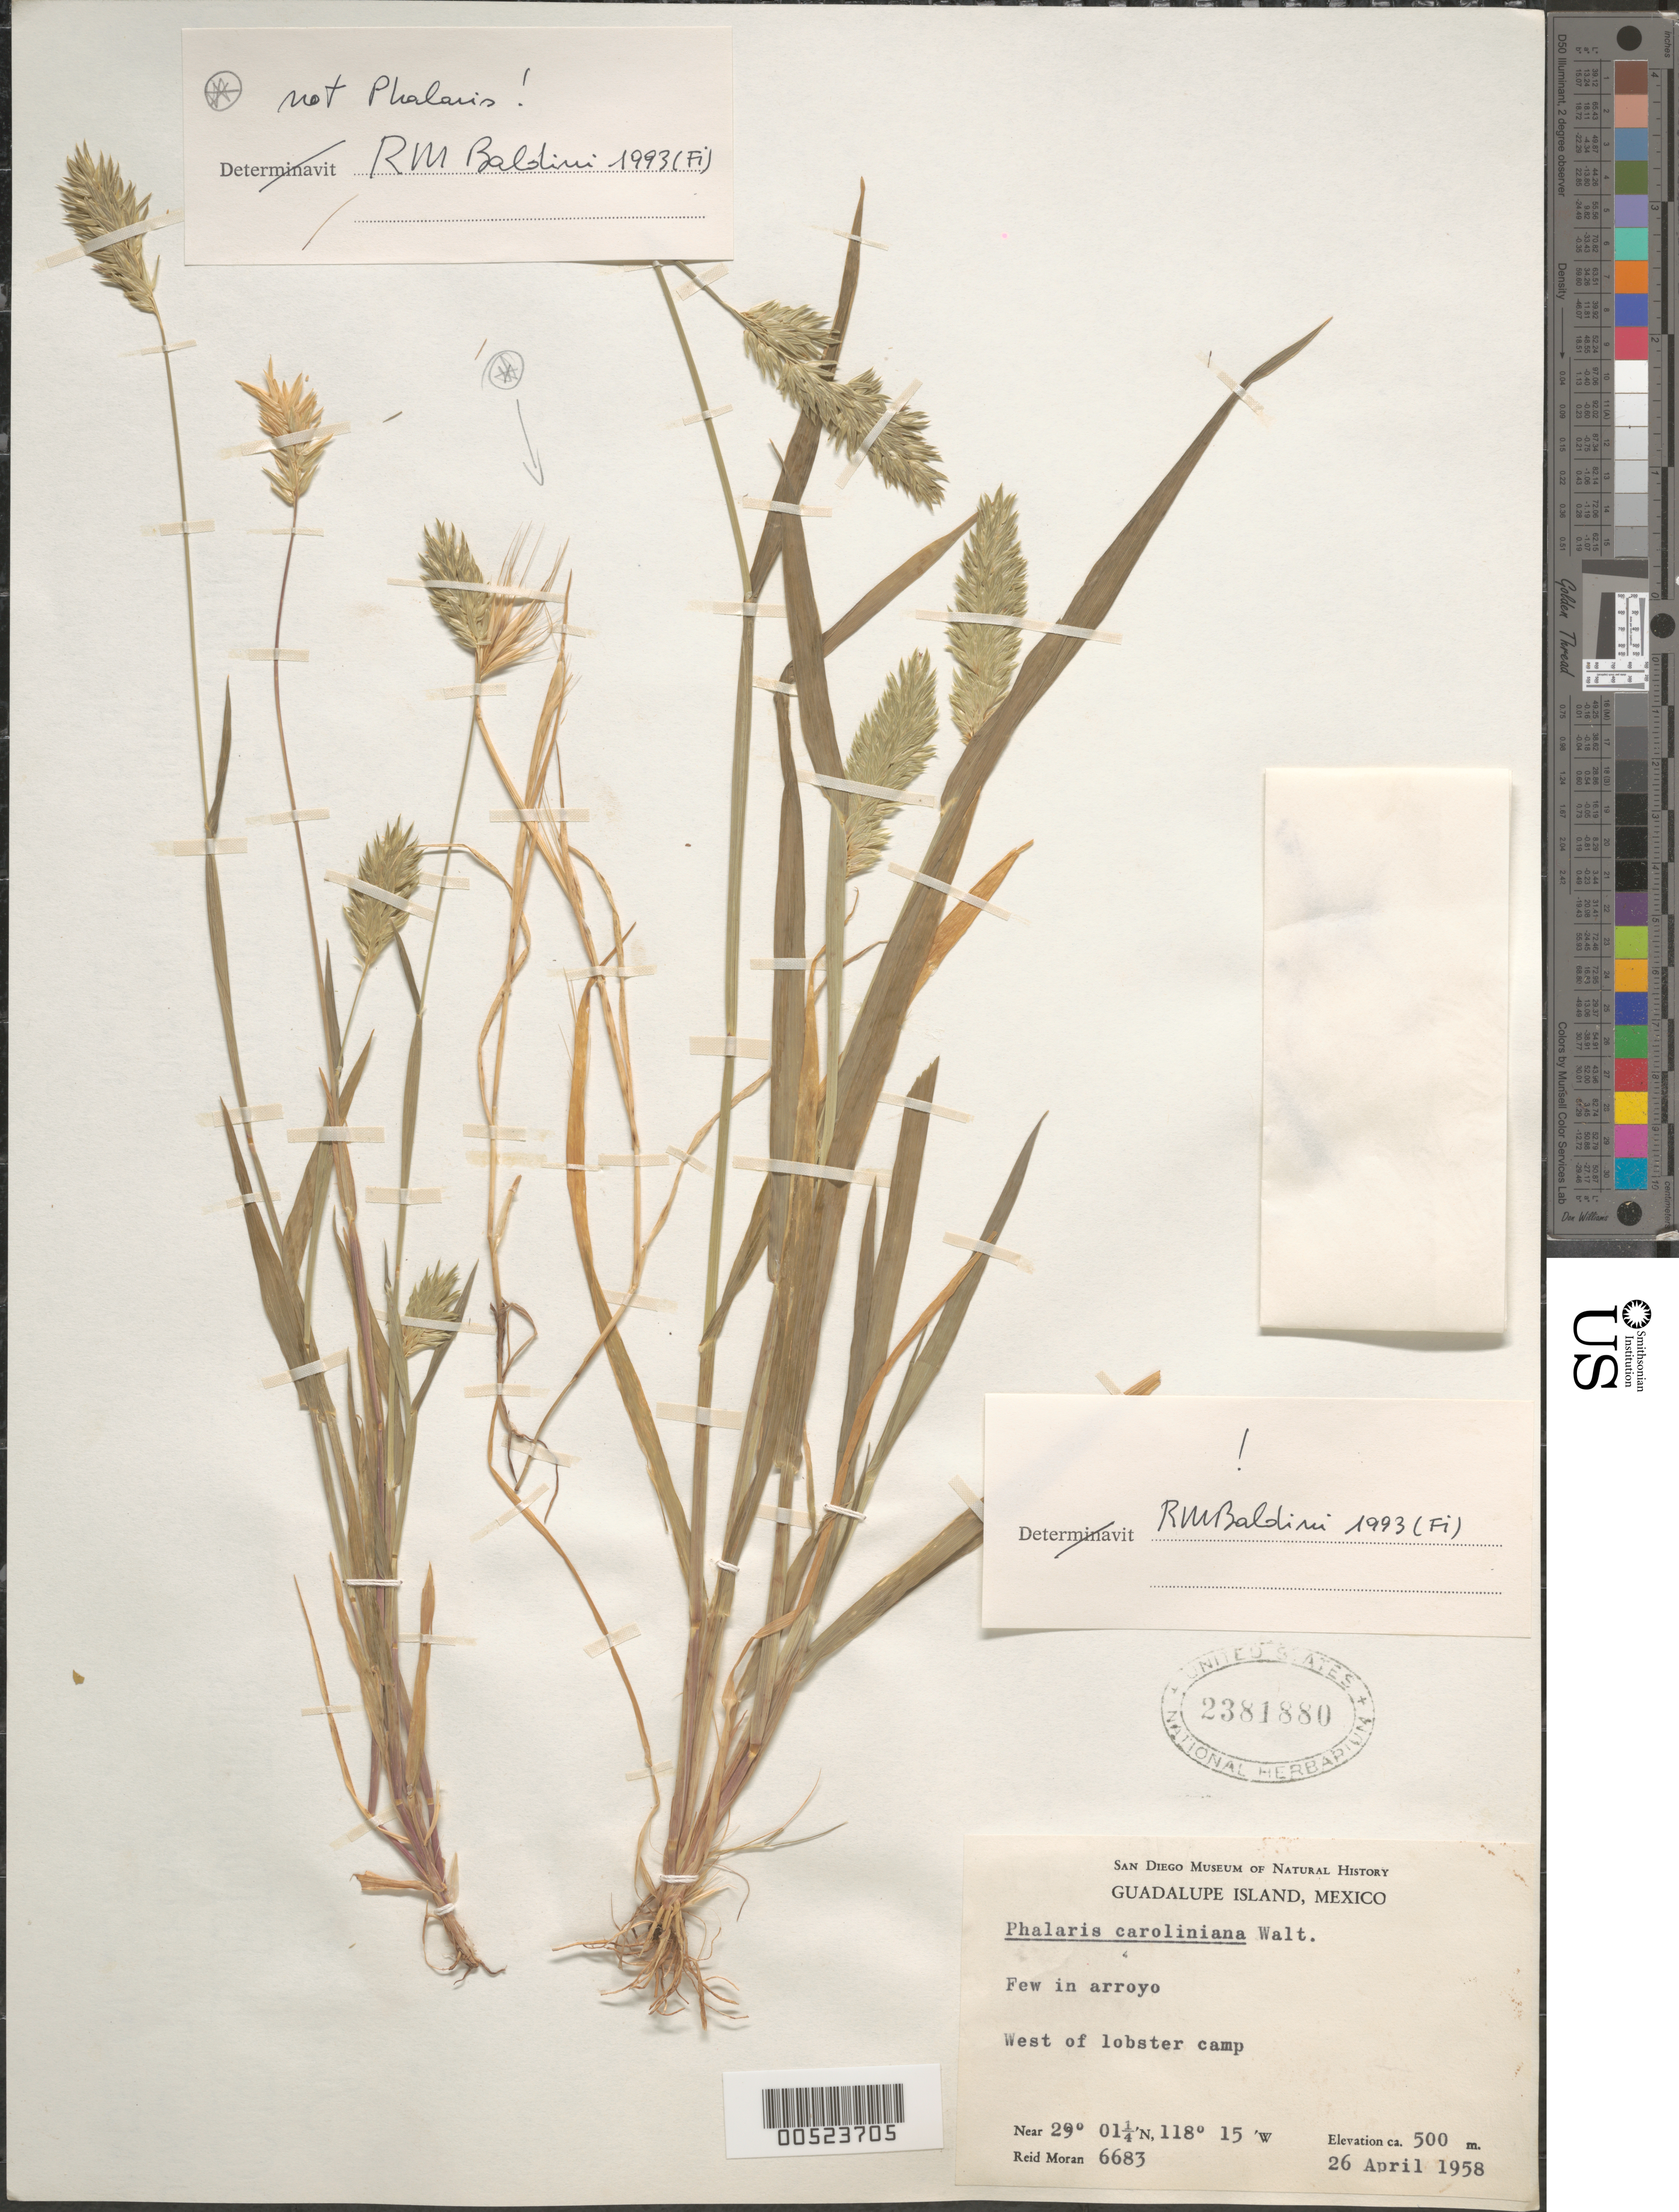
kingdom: Plantae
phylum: Tracheophyta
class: Liliopsida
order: Poales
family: Poaceae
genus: Phalaris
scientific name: Phalaris caroliniana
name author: Walter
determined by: Baldini, R. M.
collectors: R. V. Moran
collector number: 6683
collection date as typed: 26 Apr 1958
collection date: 1958-04-26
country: Mexico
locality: Guadalupe island, W of lobster camp, 29~01'15 N, 118~15' W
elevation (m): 500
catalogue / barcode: US 2381880